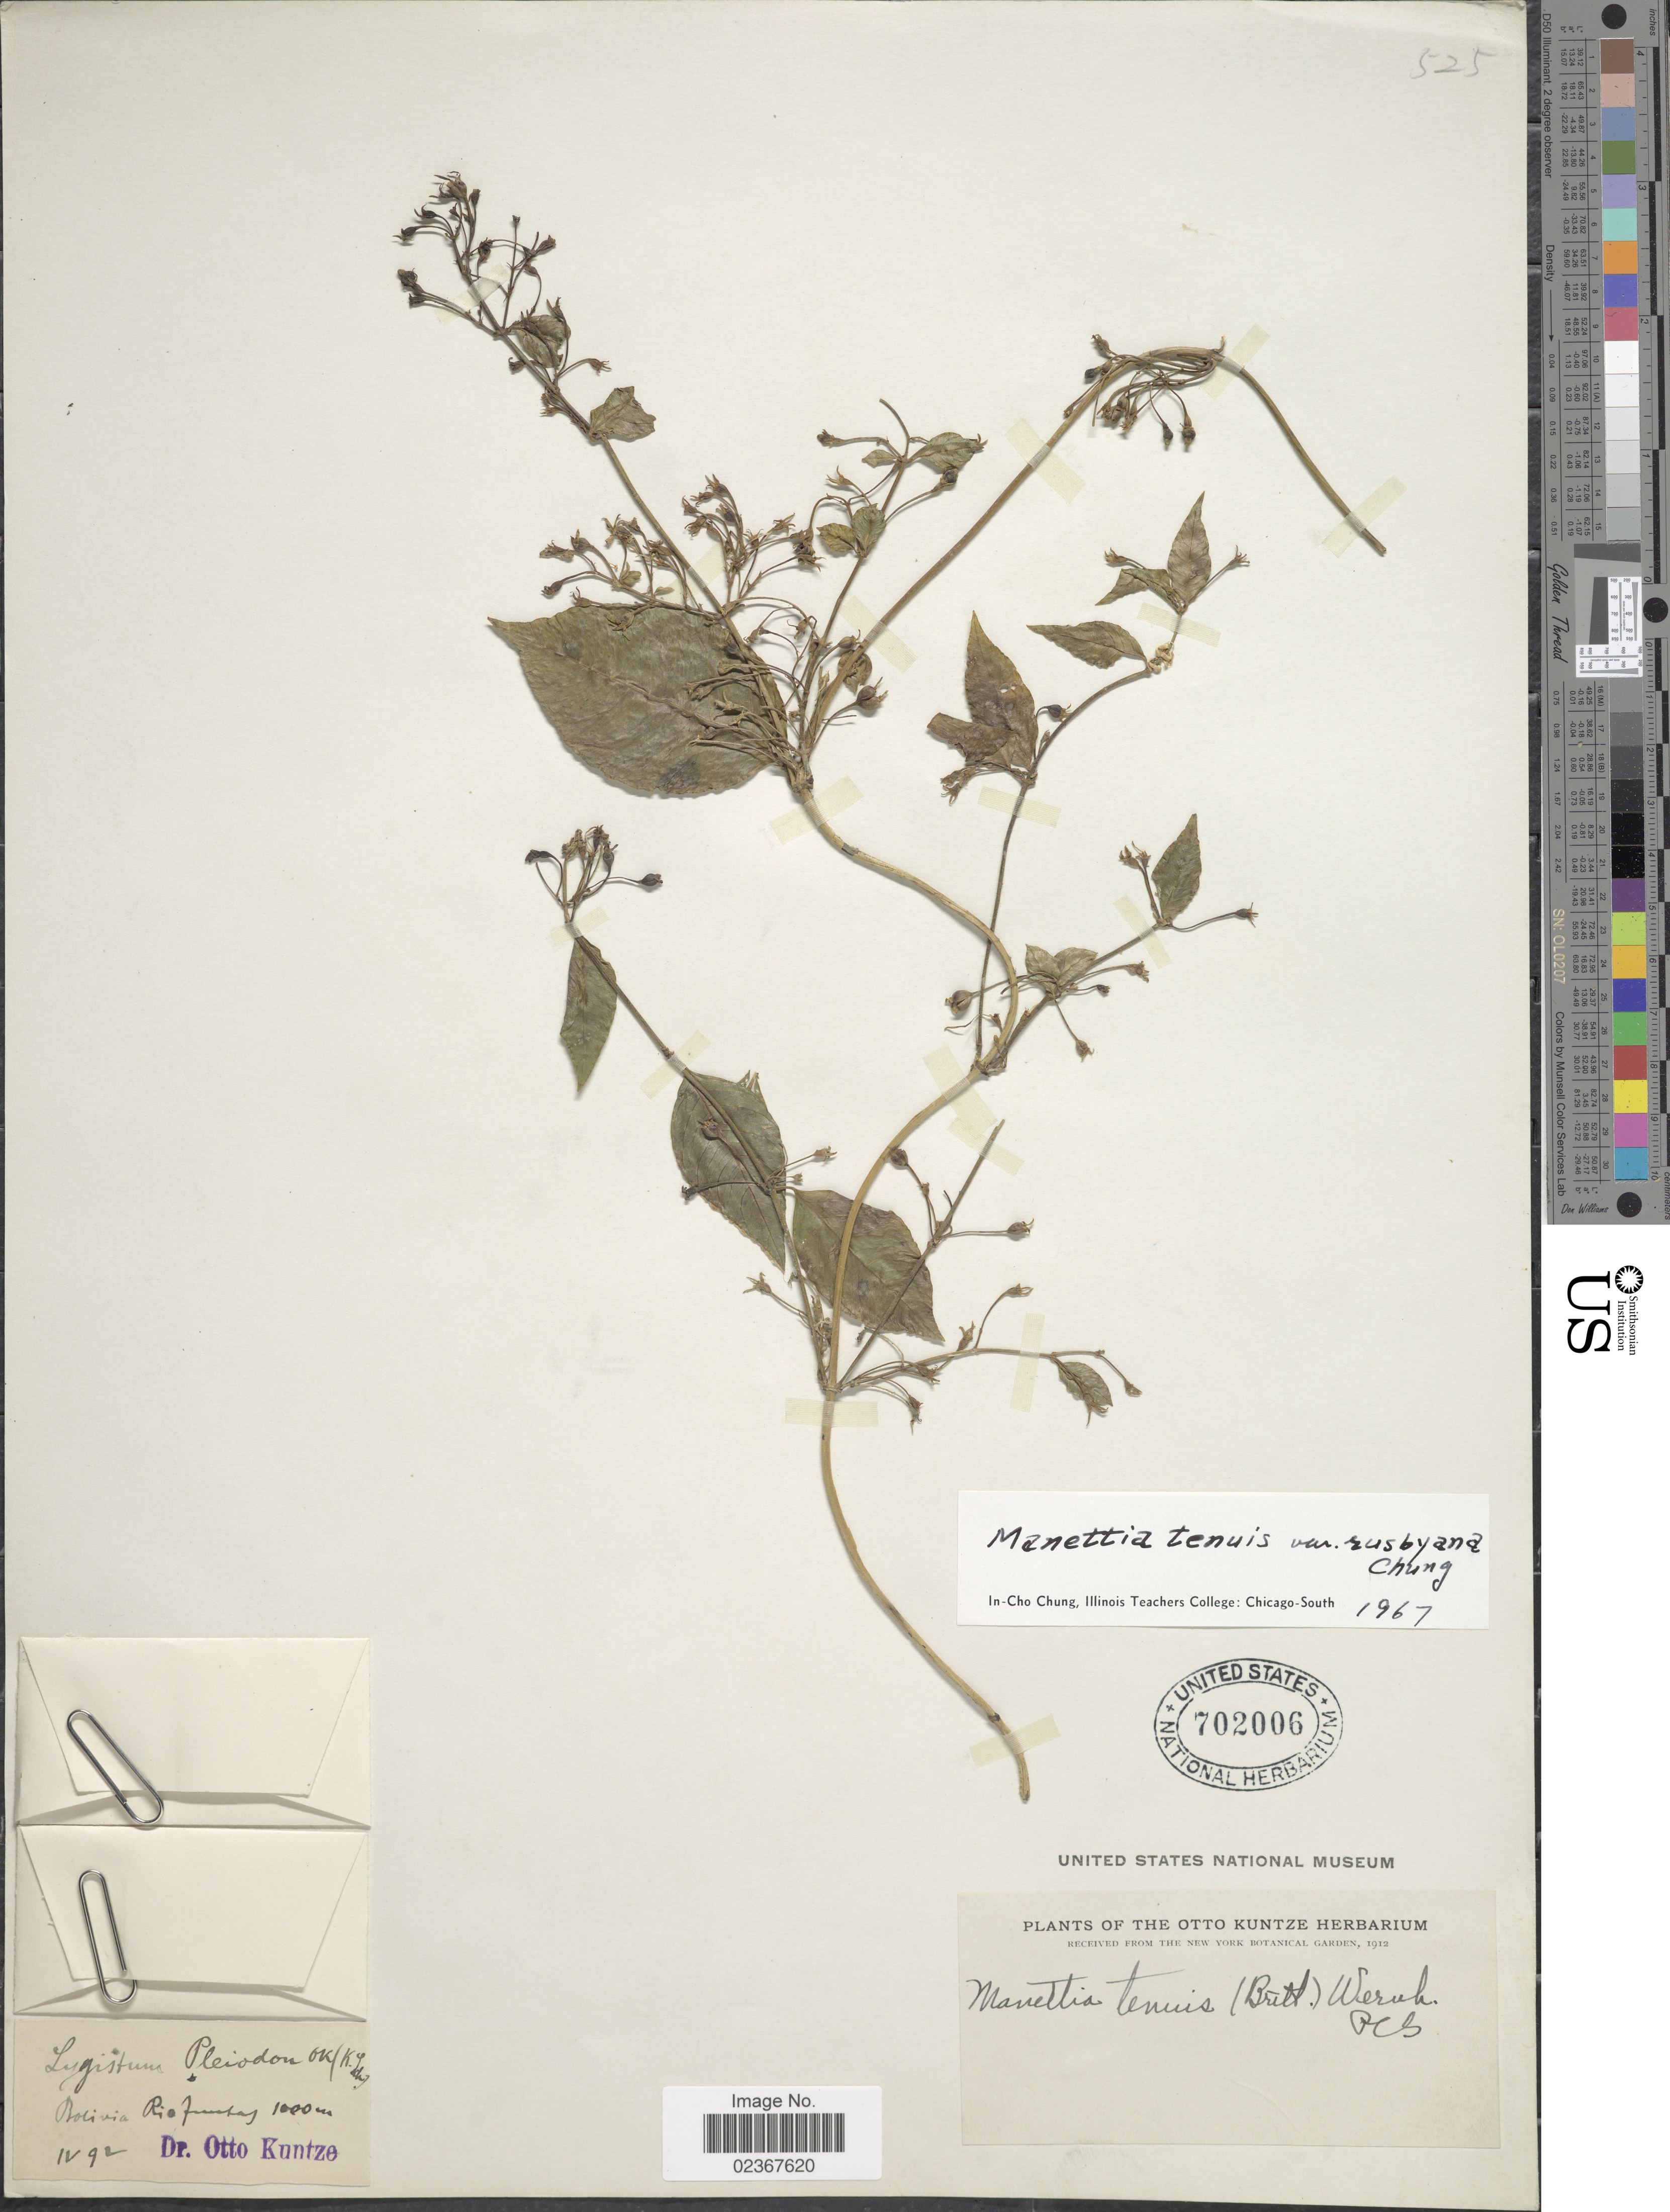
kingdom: Plantae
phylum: Tracheophyta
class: Magnoliopsida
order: Gentianales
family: Rubiaceae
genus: Manettia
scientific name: Manettia tenuis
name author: (Britton ex Rusby) Wernham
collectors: C.E.O. Kuntze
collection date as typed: Transcribed d/m/y: /4/92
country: Bolivia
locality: Rio Juntas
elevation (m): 1000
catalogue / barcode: US 702006